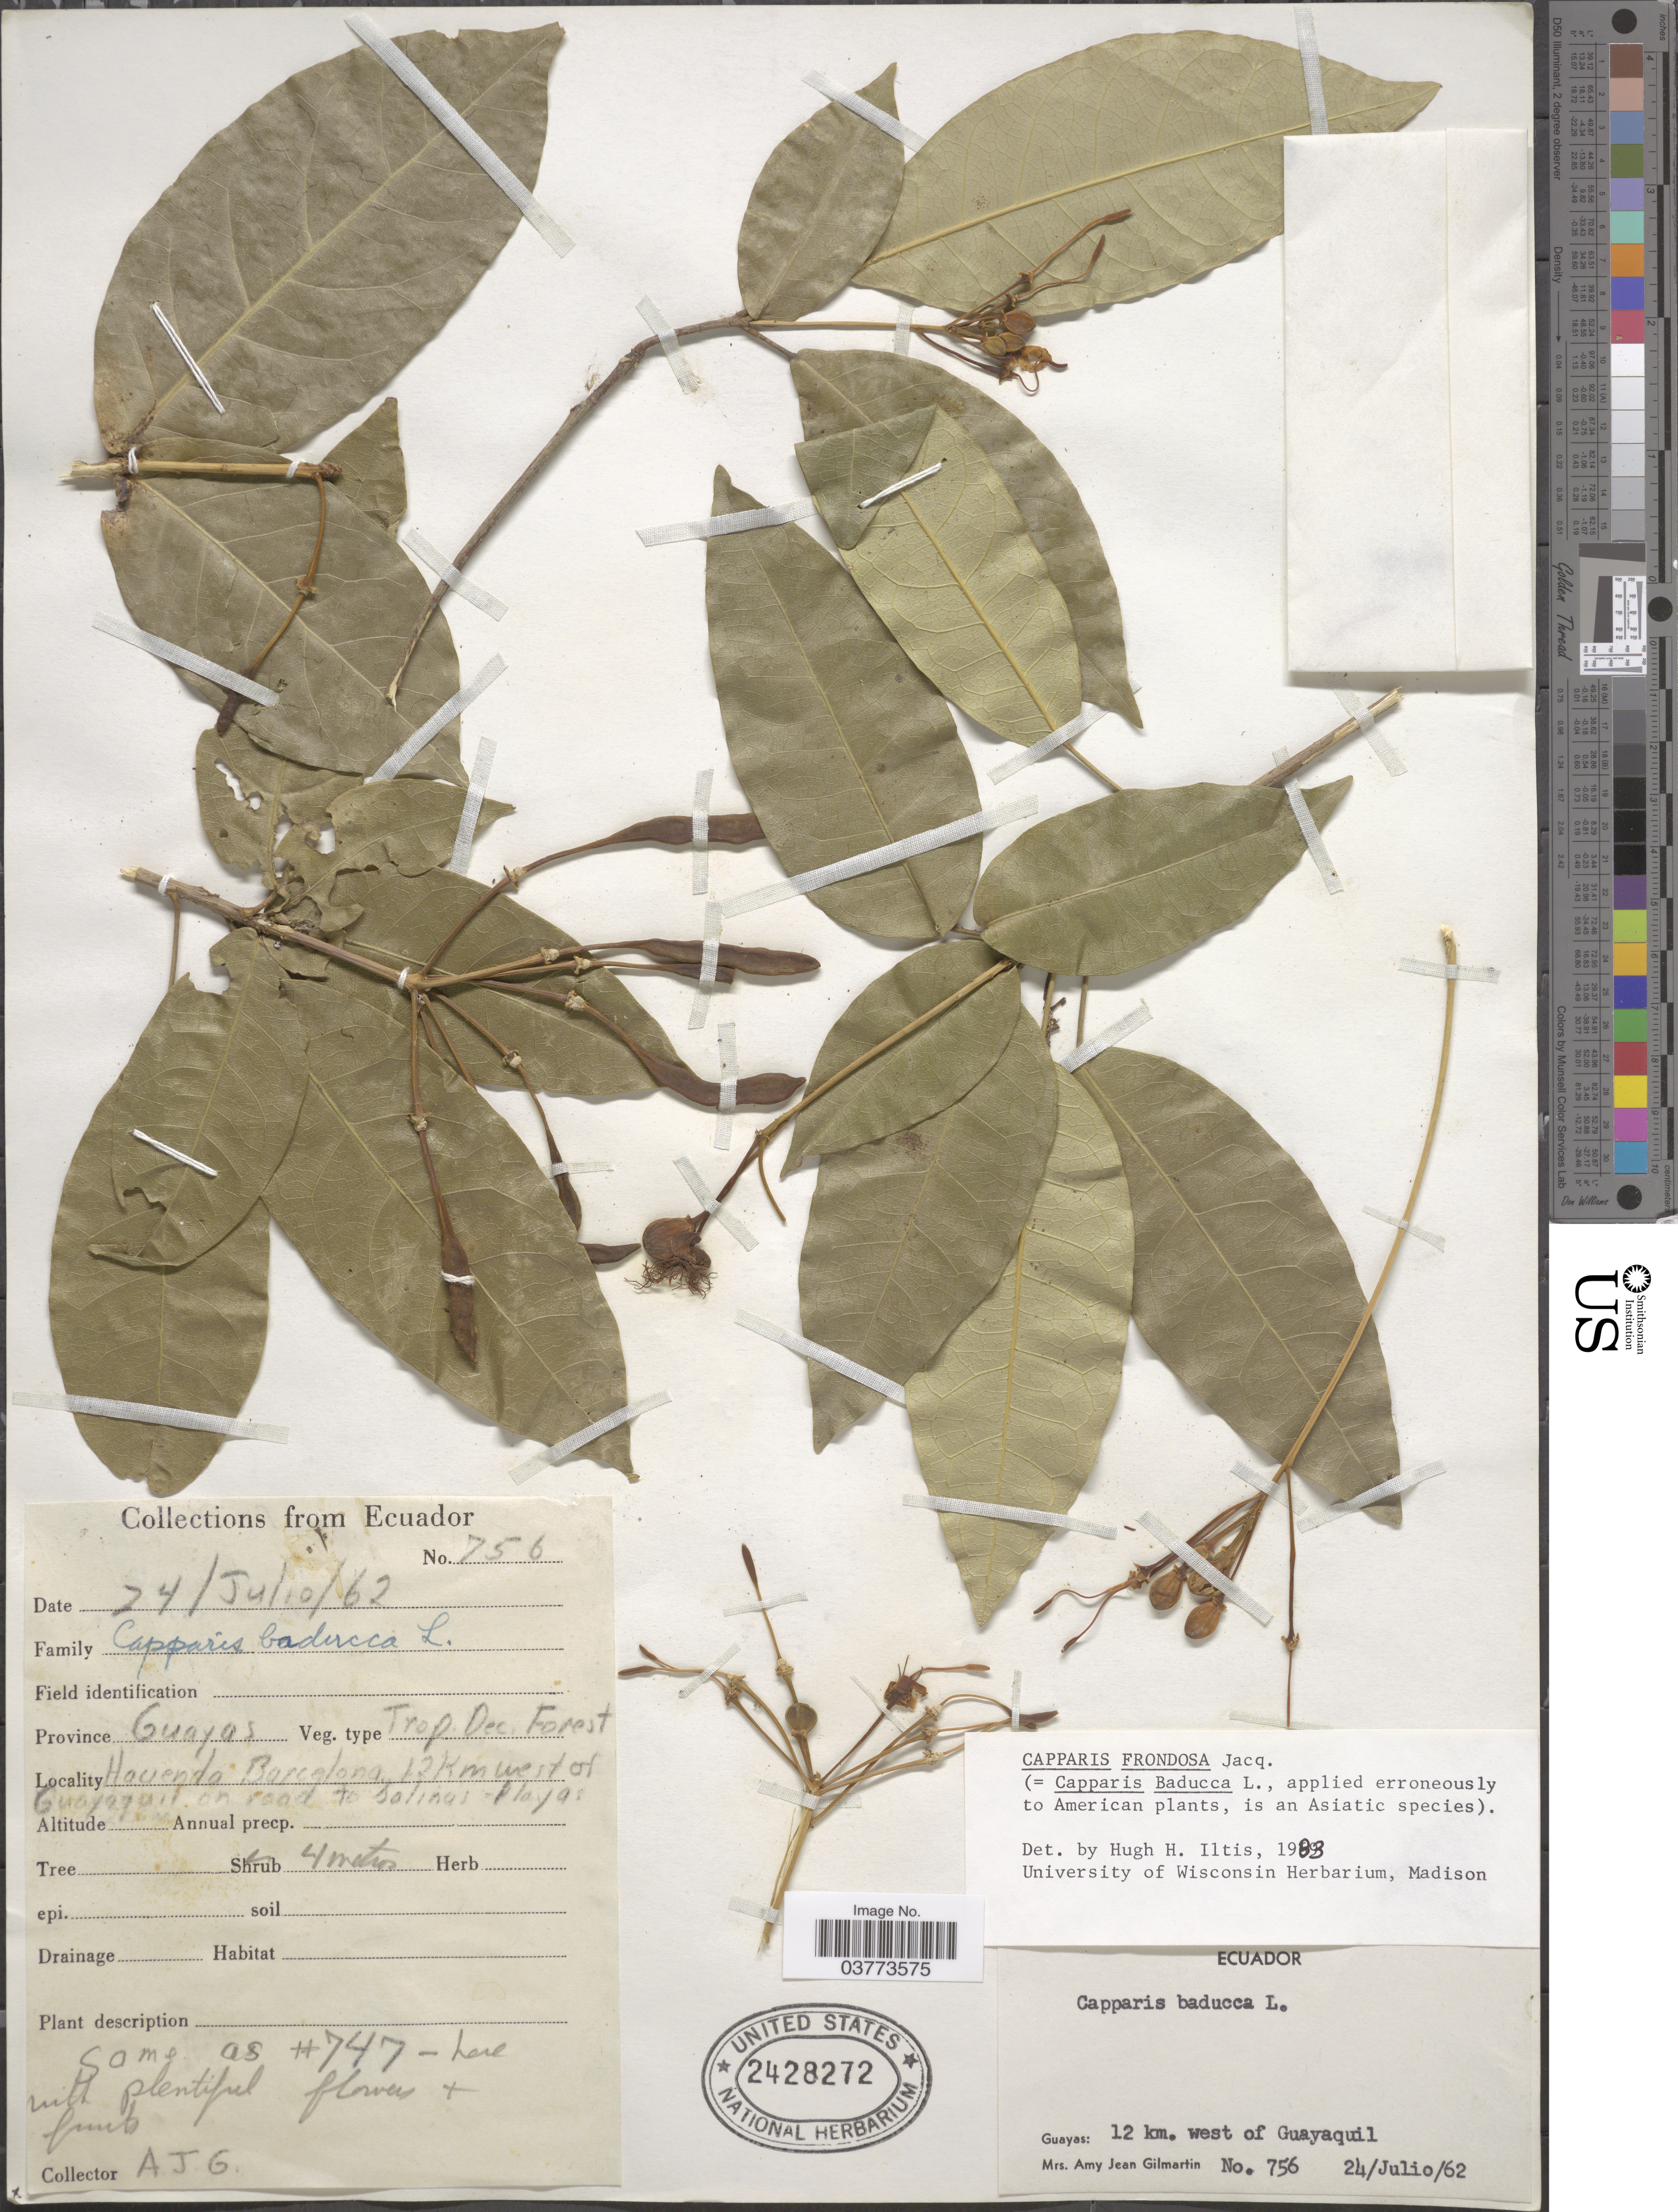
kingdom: Plantae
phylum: Tracheophyta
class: Magnoliopsida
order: Brassicales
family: Capparaceae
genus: Capparidastrum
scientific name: Capparidastrum frondosum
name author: (Jacq.) Cornejo & Iltis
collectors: A. Gilmartin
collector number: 756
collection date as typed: Transcribed d/m/y: 24/7/62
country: Ecuador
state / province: Guayas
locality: Hacienda Barcelona; 12 km west of Guayaquil on road to Salinas-Playas.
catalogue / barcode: US 2428272